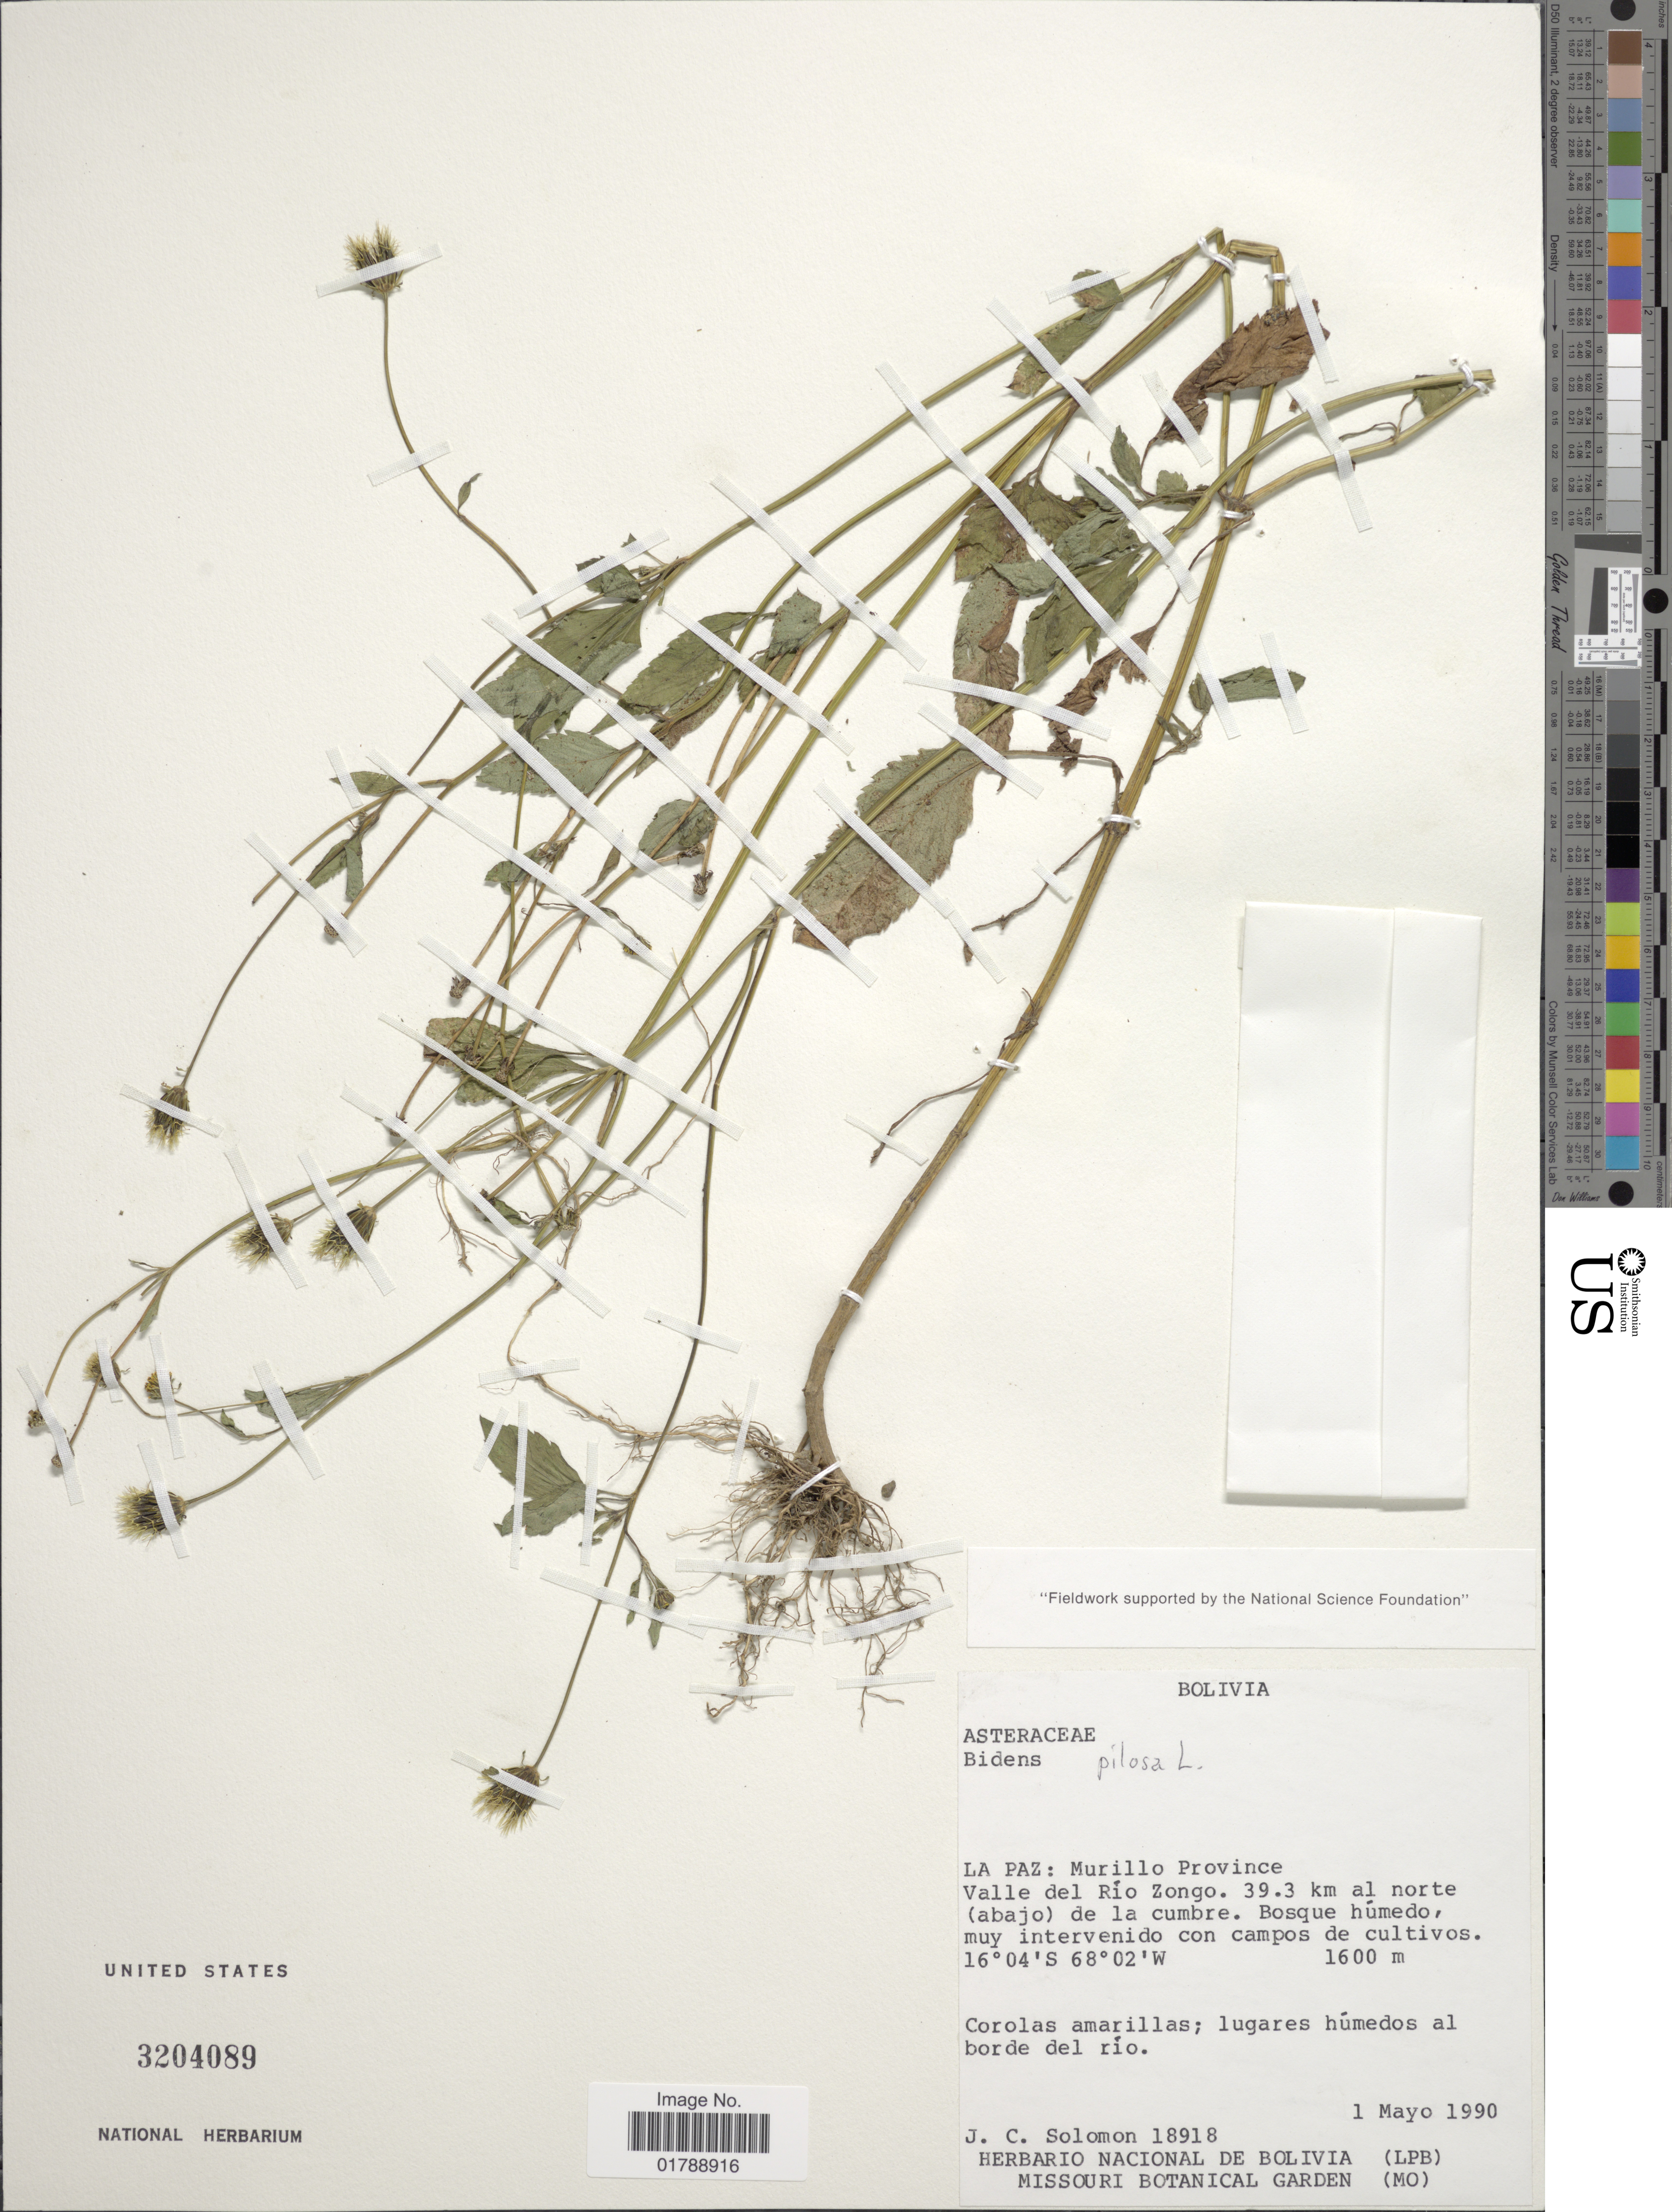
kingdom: Plantae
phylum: Tracheophyta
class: Magnoliopsida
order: Asterales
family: Asteraceae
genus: Bidens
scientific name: Bidens pilosa var. radiata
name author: (Sch. Bip.) J.A. Schmidt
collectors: J. C. Solomon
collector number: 18918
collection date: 1990-05-01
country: Bolivia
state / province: La Paz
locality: Murillo Province. Valle del Río Zongo. 39.3 km al norte (abajo) de la cumbre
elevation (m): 1600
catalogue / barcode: US 3204089